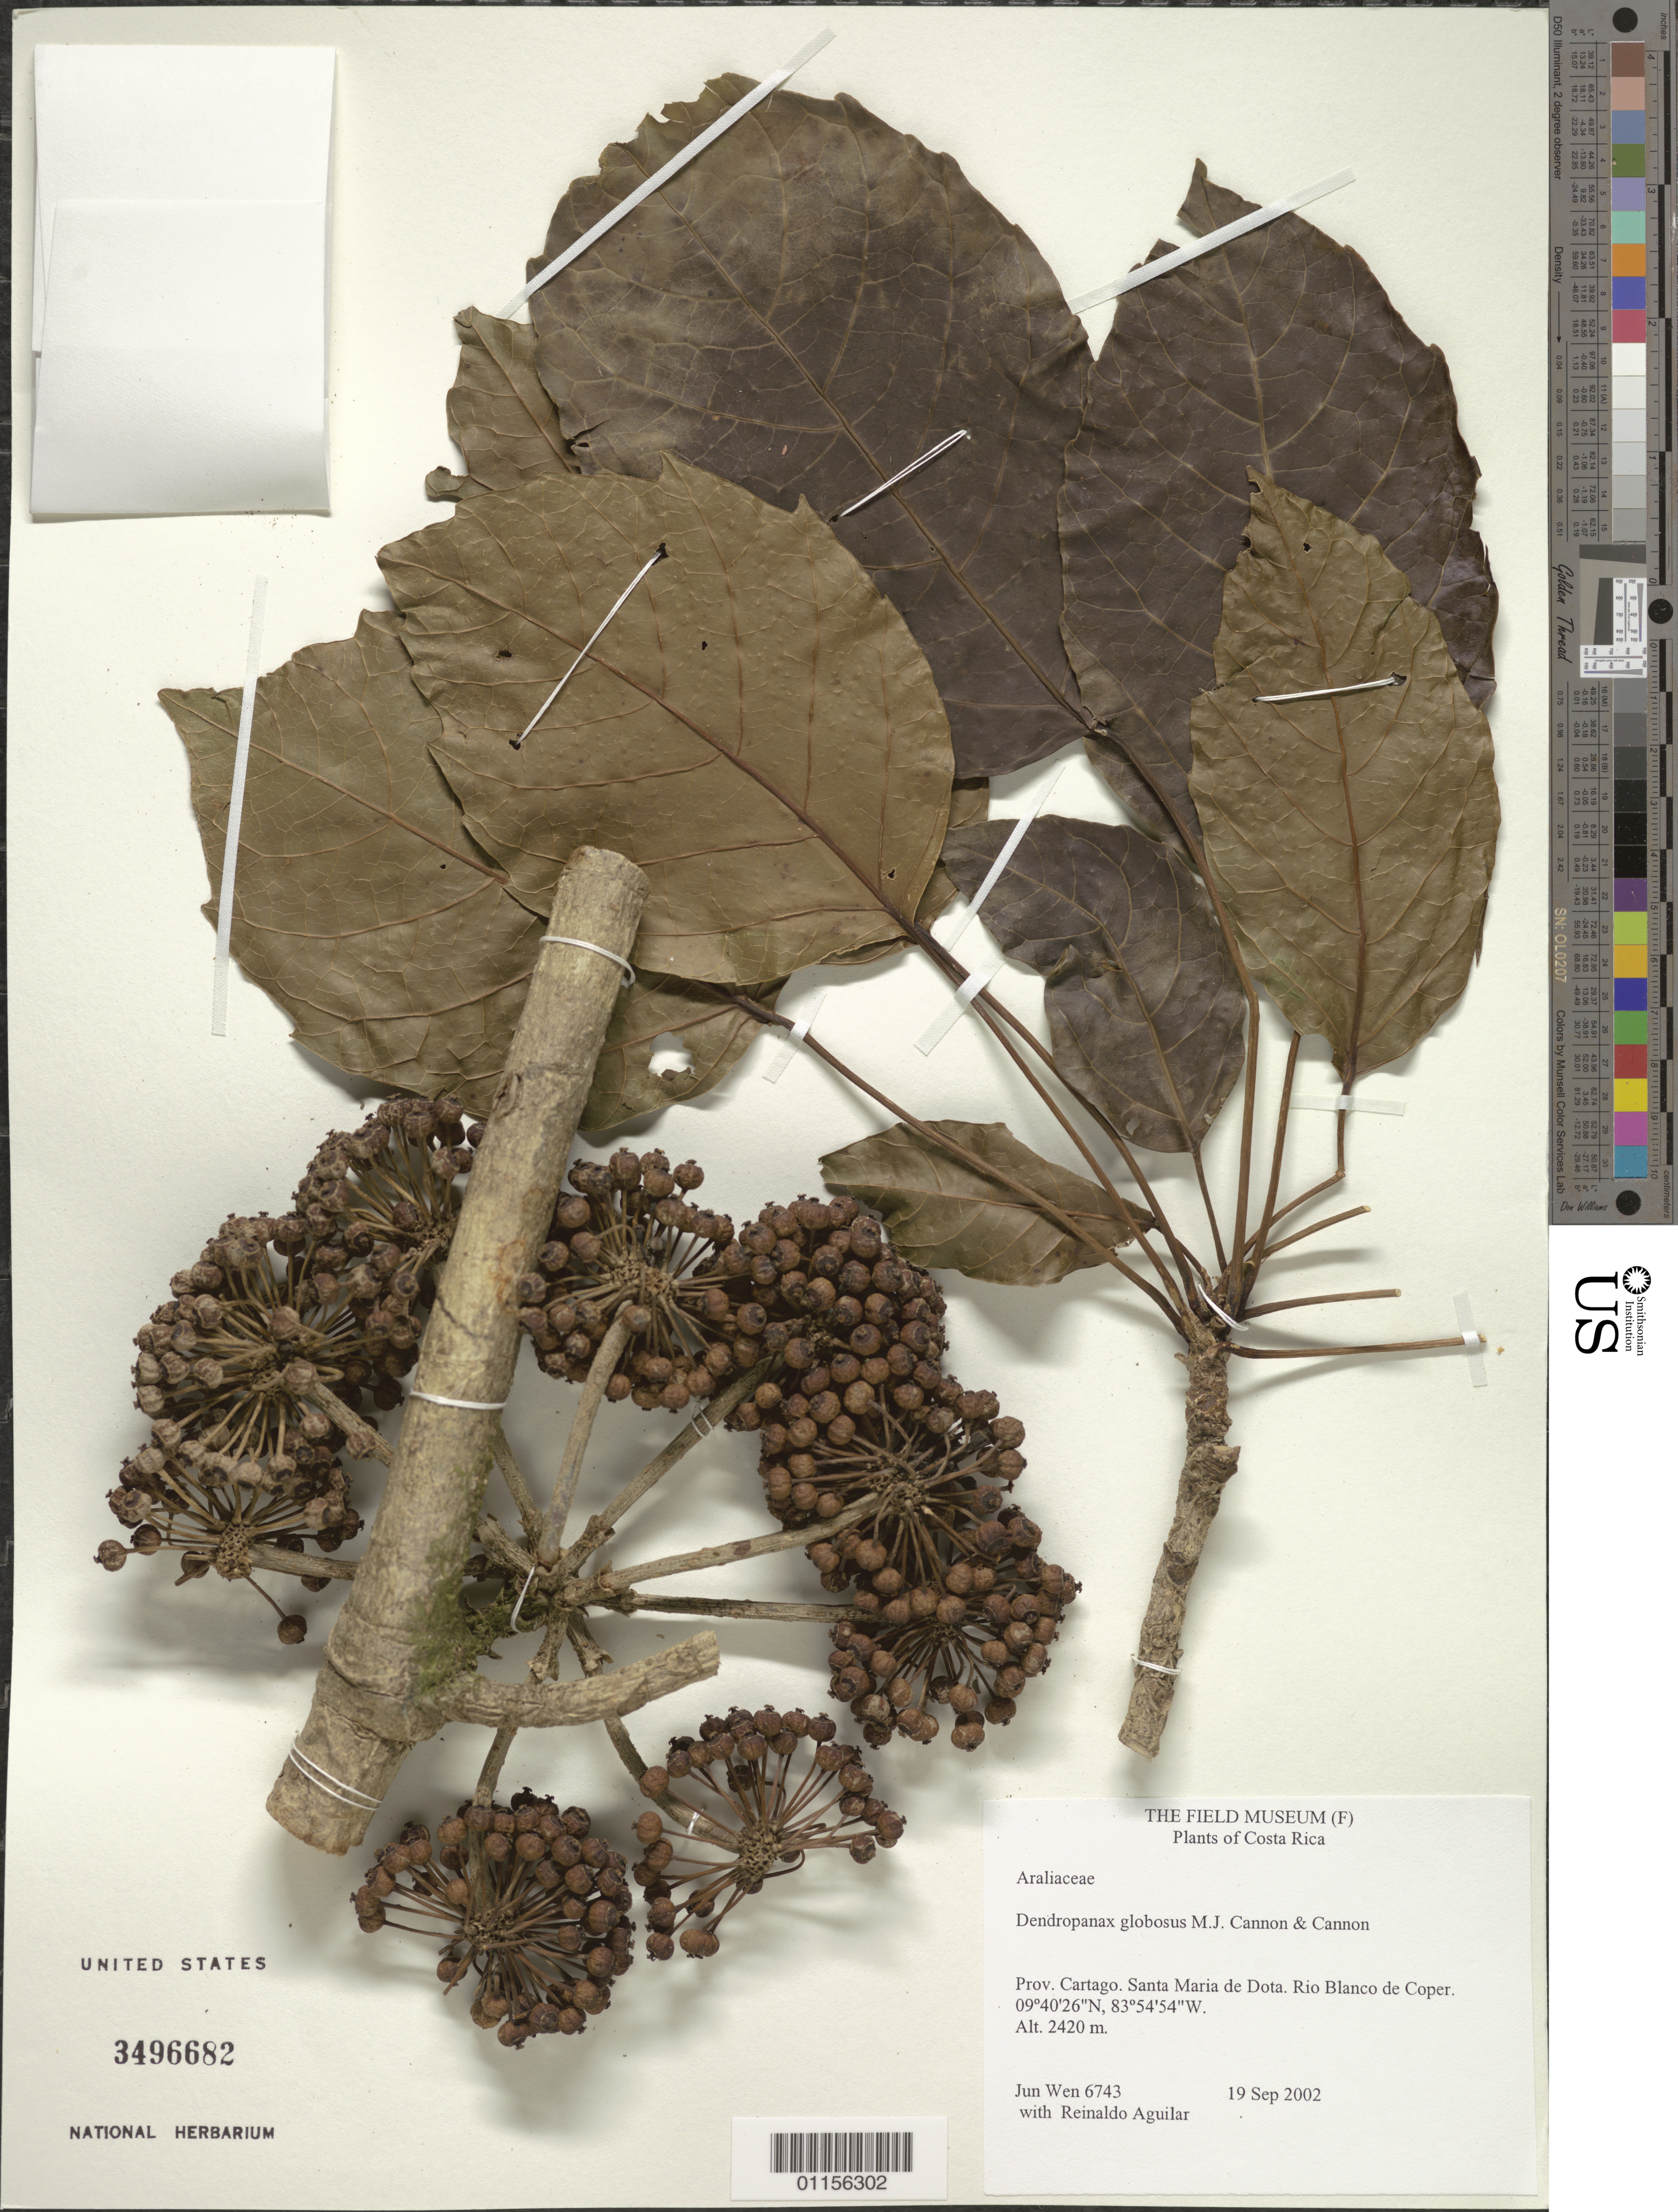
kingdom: Plantae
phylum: Tracheophyta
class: Magnoliopsida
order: Apiales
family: Araliaceae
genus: Dendropanax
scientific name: Dendropanax globosus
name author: M.J. Cannon & J. Cannon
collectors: J. Wen & R. Aguilar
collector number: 6743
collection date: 2002-09-19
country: Costa Rica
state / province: Cartago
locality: Santa Maria de Dota. Rio Blanco de Coper.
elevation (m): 2420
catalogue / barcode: US 3496682